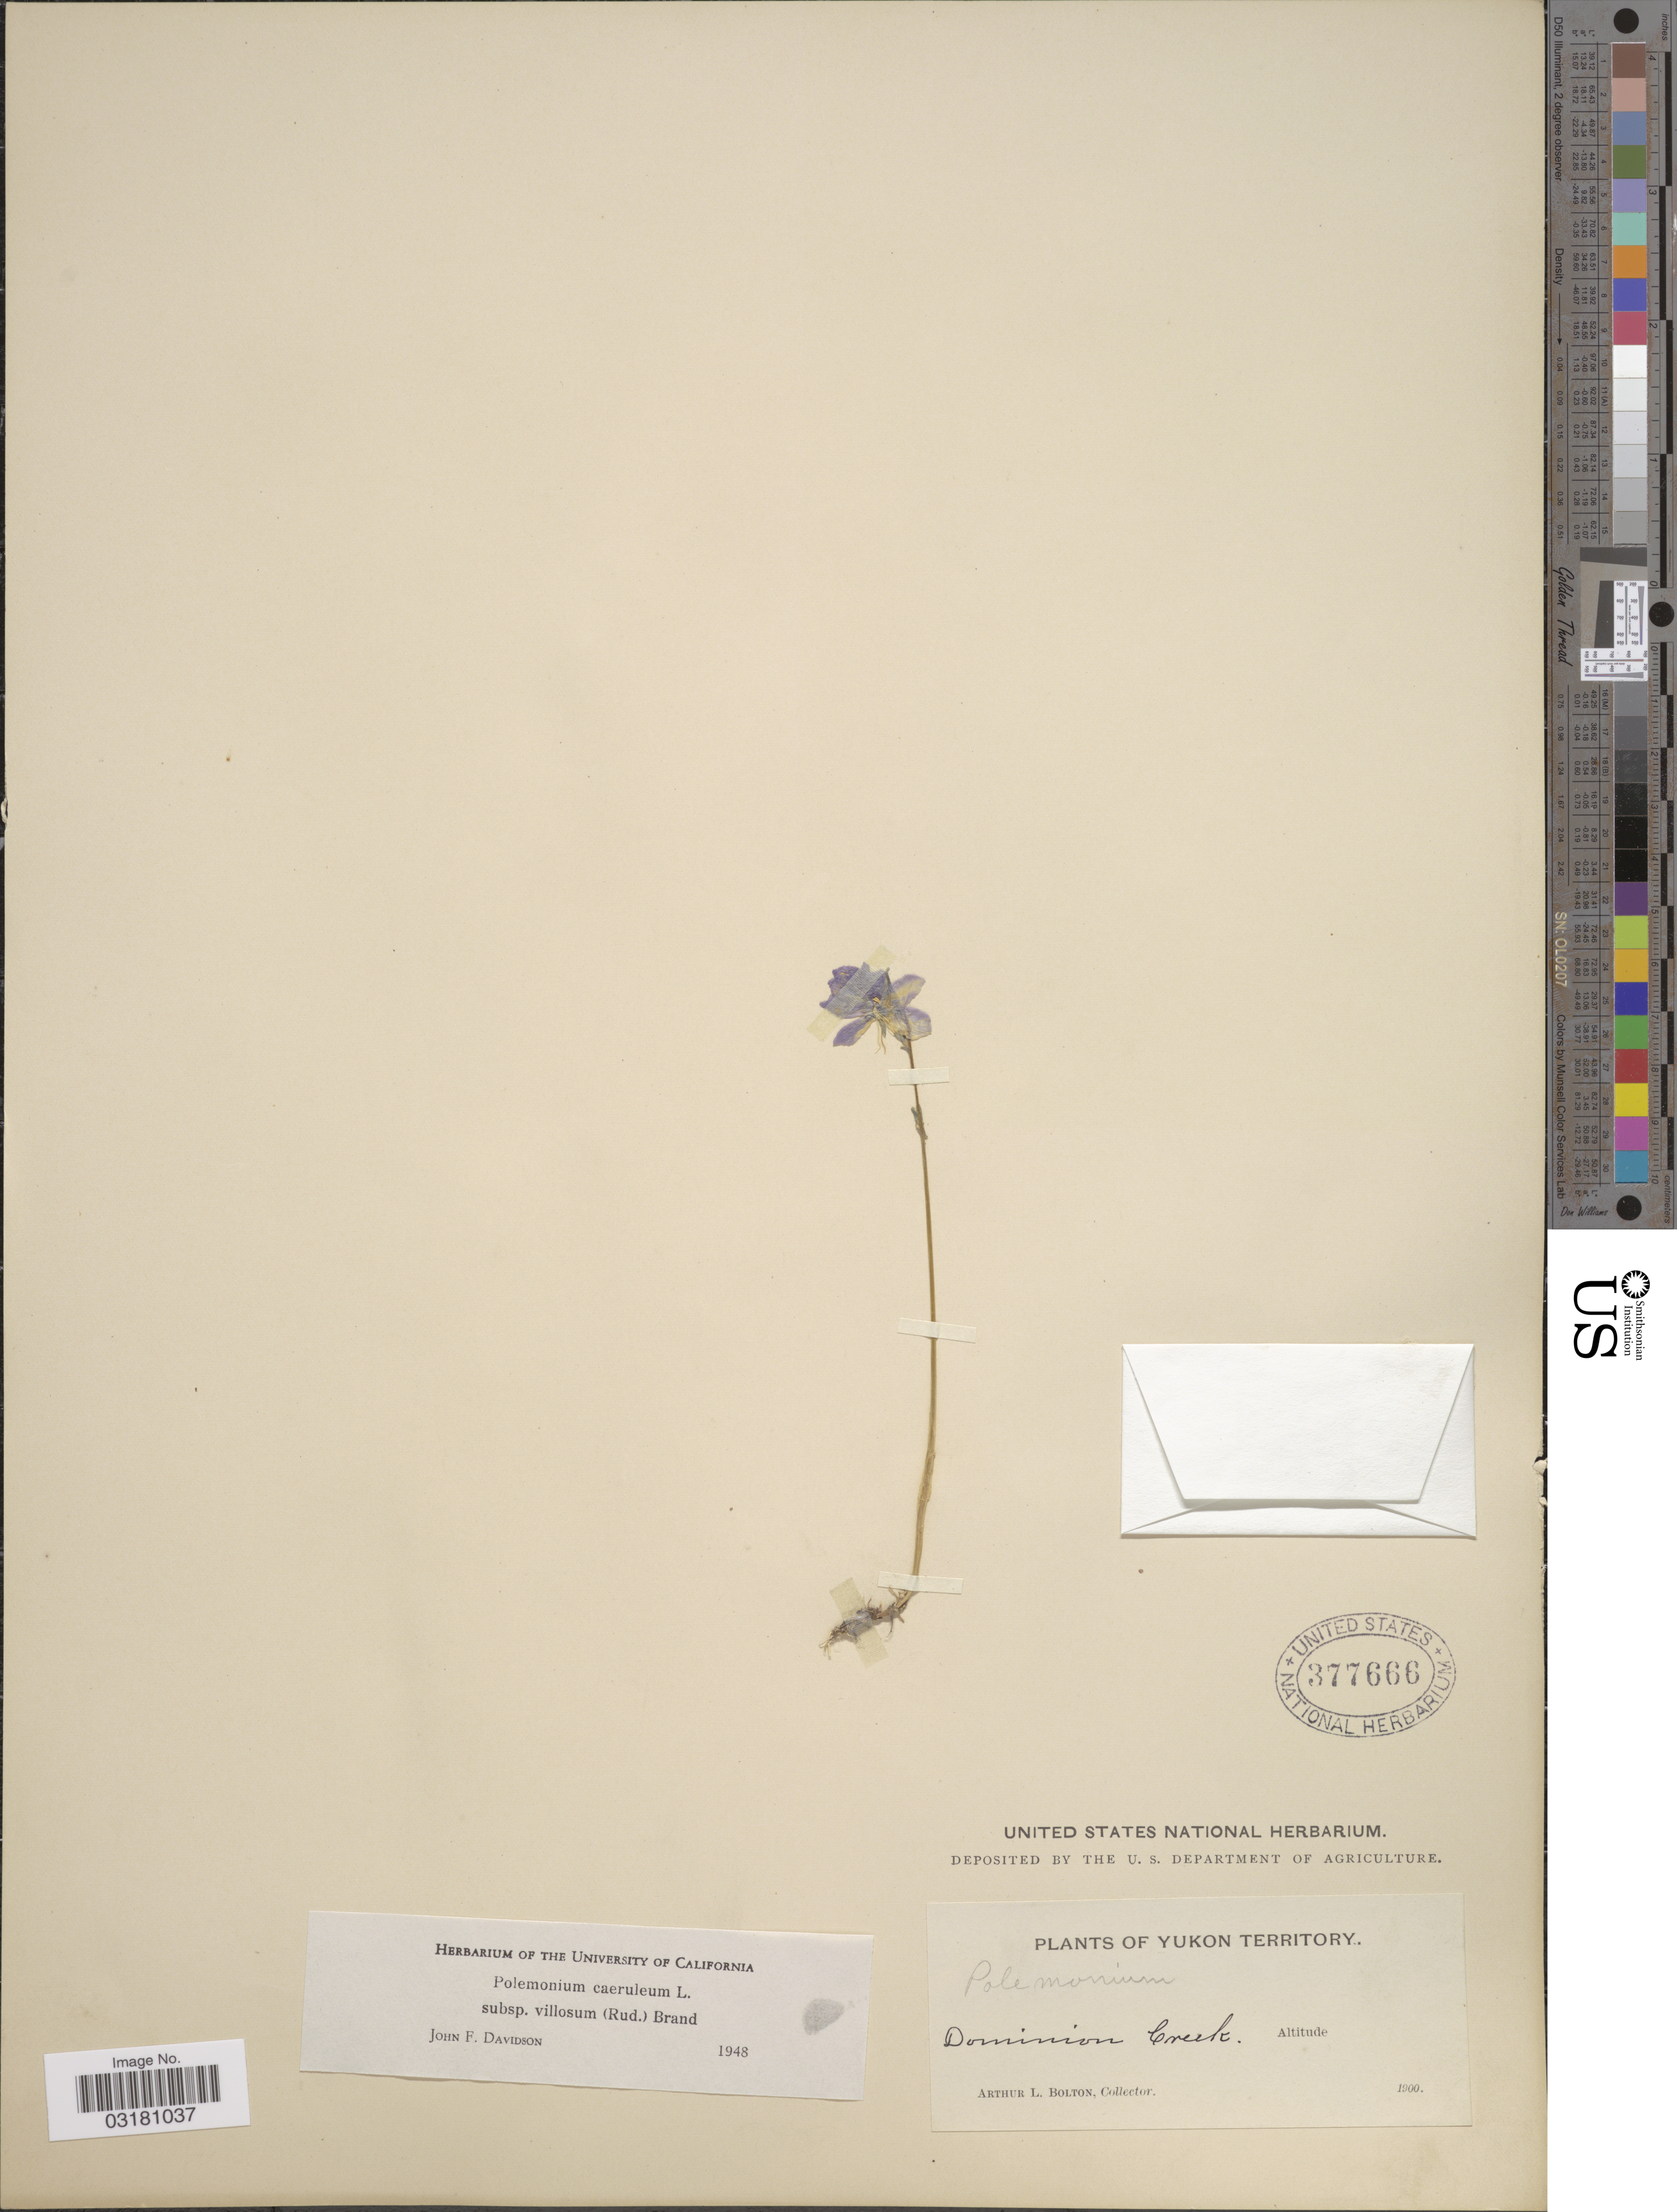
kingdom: Plantae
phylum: Tracheophyta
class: Magnoliopsida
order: Ericales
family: Polemoniaceae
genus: Polemonium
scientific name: Polemonium caeruleum var. villosum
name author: (Rudolph ex Georgi) Brand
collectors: A. Bolton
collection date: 1900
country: Canada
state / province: Yukon Territory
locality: Dominion Creek.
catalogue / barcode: US 377666